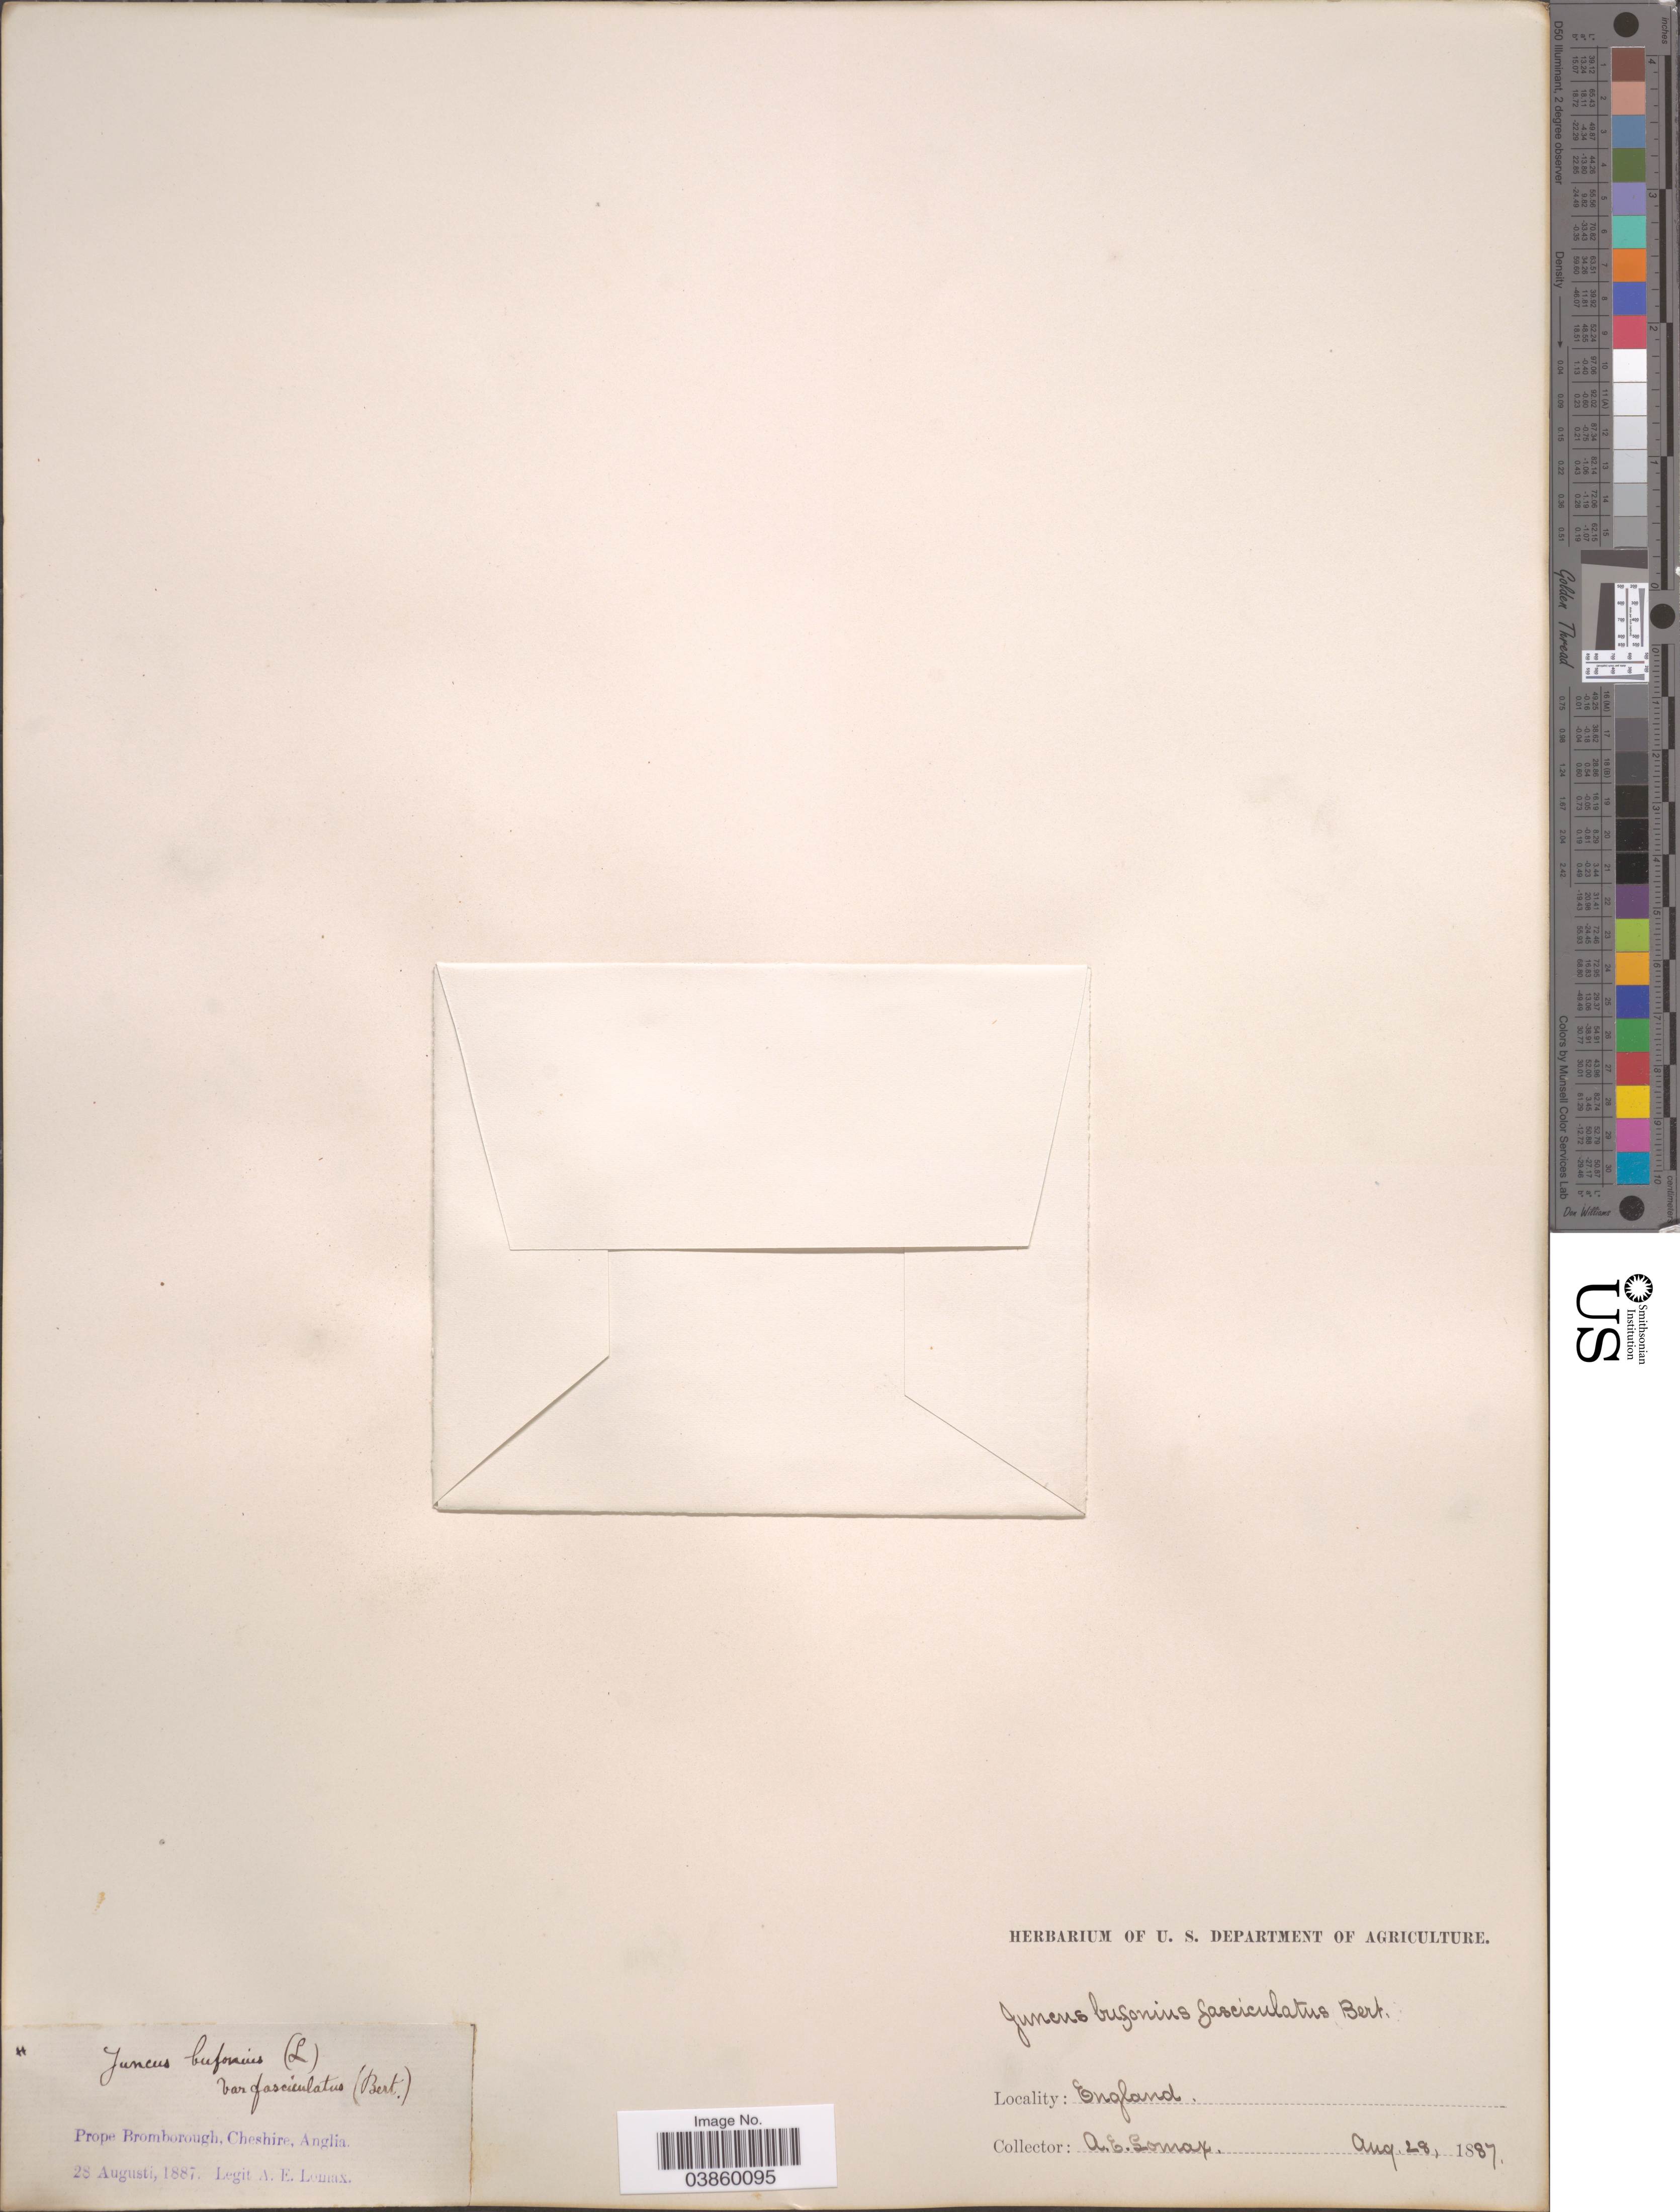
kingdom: Plantae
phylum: Tracheophyta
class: Liliopsida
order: Poales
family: Juncaceae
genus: Juncus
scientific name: Juncus bufonius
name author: L.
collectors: A. Lomax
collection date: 1887-08-28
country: United Kingdom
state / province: England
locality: Prope Bromborough, cheshire, Anglia.